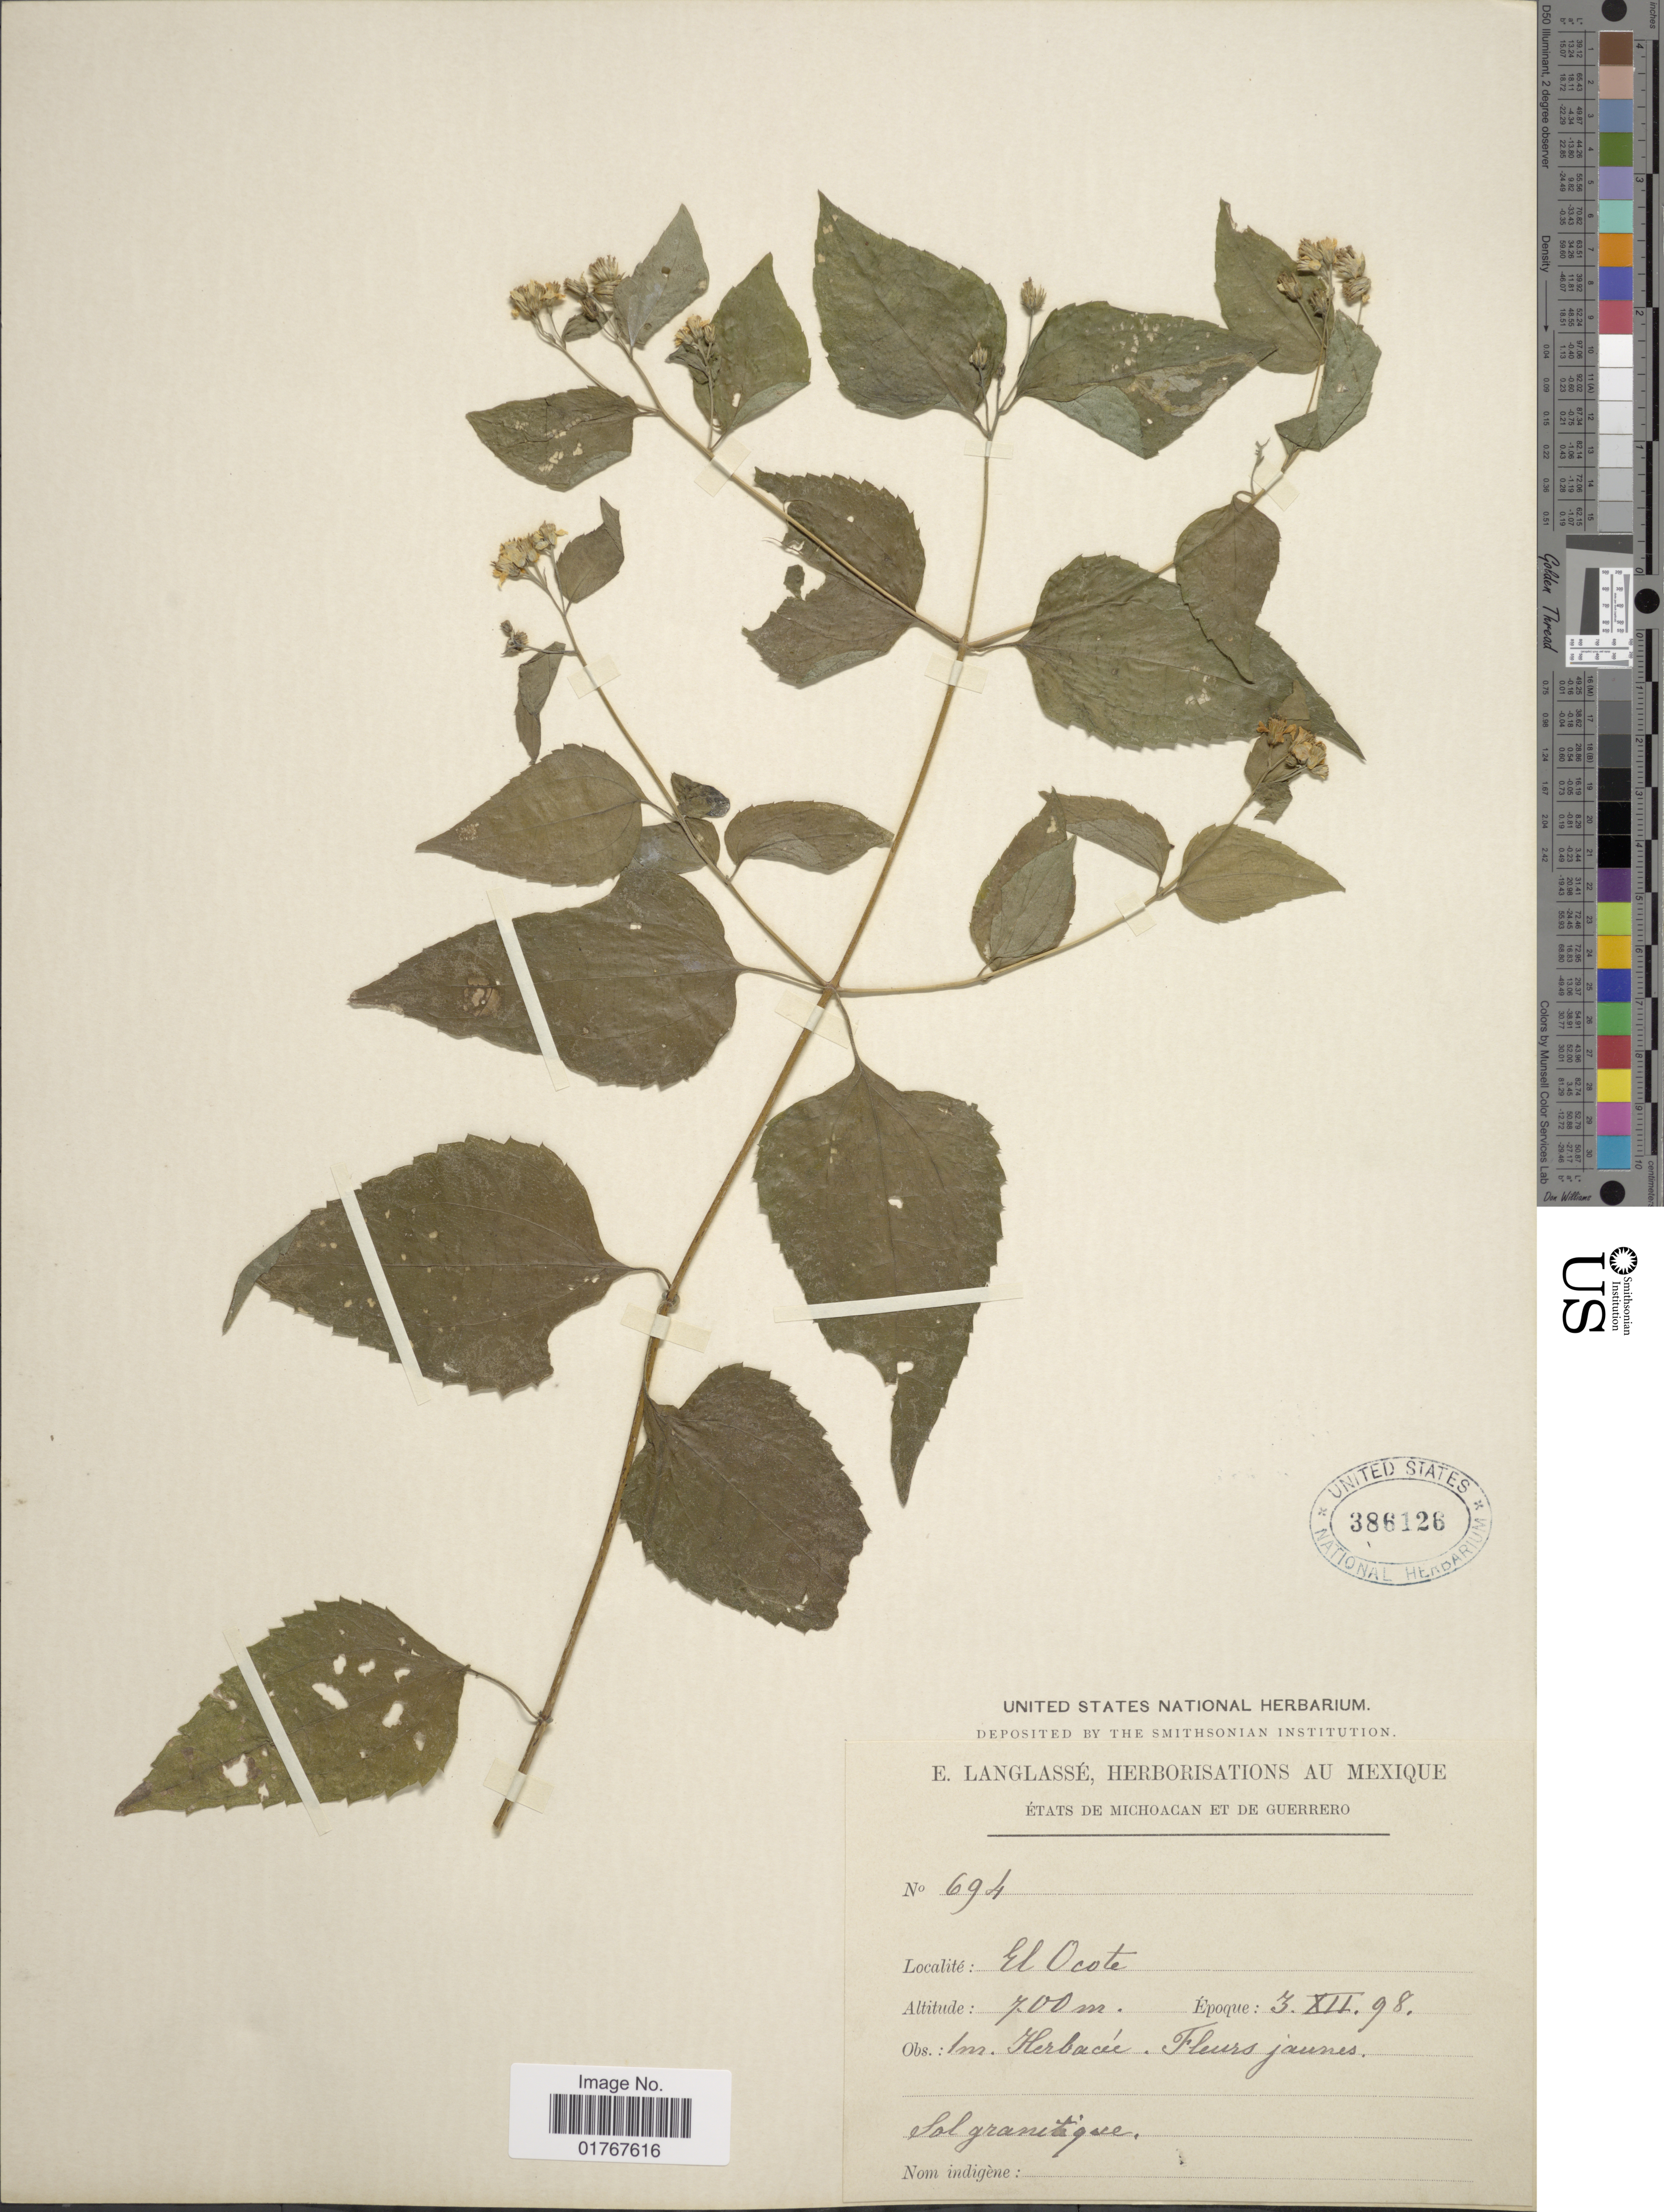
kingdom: Plantae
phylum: Tracheophyta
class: Magnoliopsida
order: Asterales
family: Asteraceae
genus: Viguiera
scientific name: Viguiera cordata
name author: (Hook. & Arn.) D'Arcy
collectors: E. Langlassé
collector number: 694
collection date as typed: Transcribed d/m/y: 3/12/98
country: Mexico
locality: El Ocote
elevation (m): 700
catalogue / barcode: US 386126